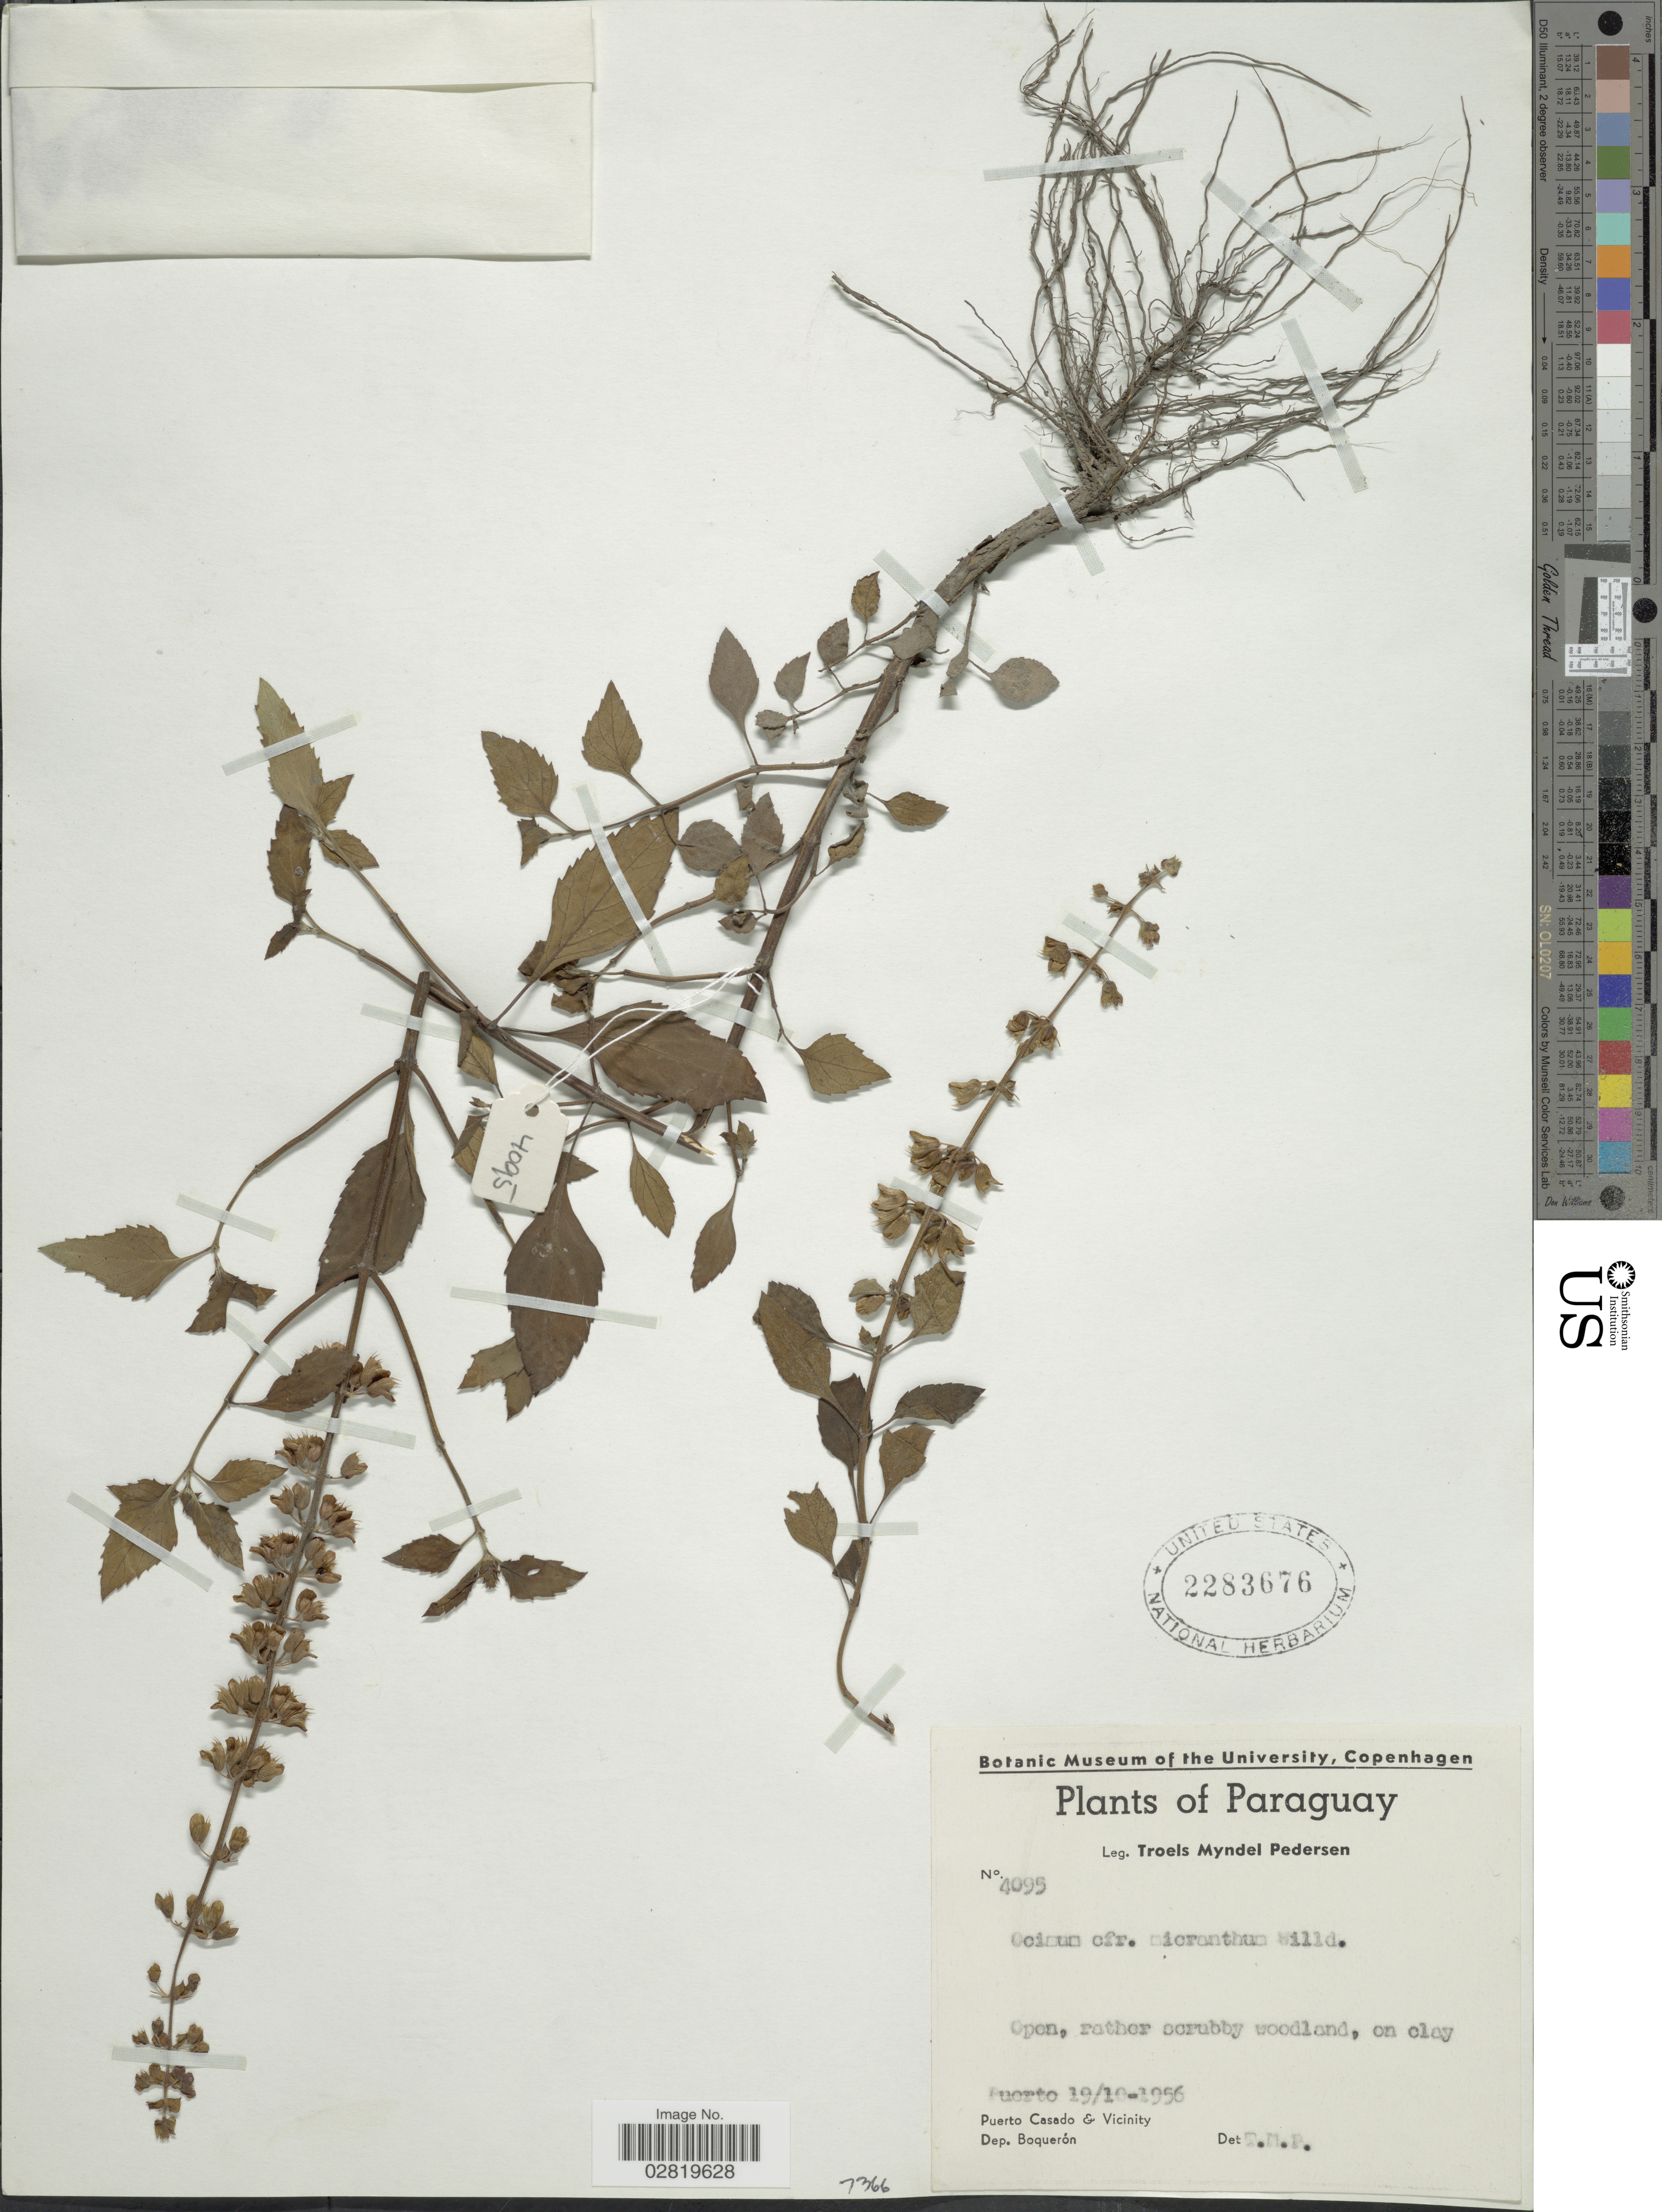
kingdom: Plantae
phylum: Tracheophyta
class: Magnoliopsida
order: Lamiales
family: Lamiaceae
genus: Ocimum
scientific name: Ocimum micranthum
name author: Willd.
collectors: T. Pederson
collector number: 4095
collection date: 1956-10-19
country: Paraguay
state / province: Boqueron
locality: Puerto, Puerto Casado & Vicinity, Dep. Boquerón.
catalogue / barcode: US 2283676